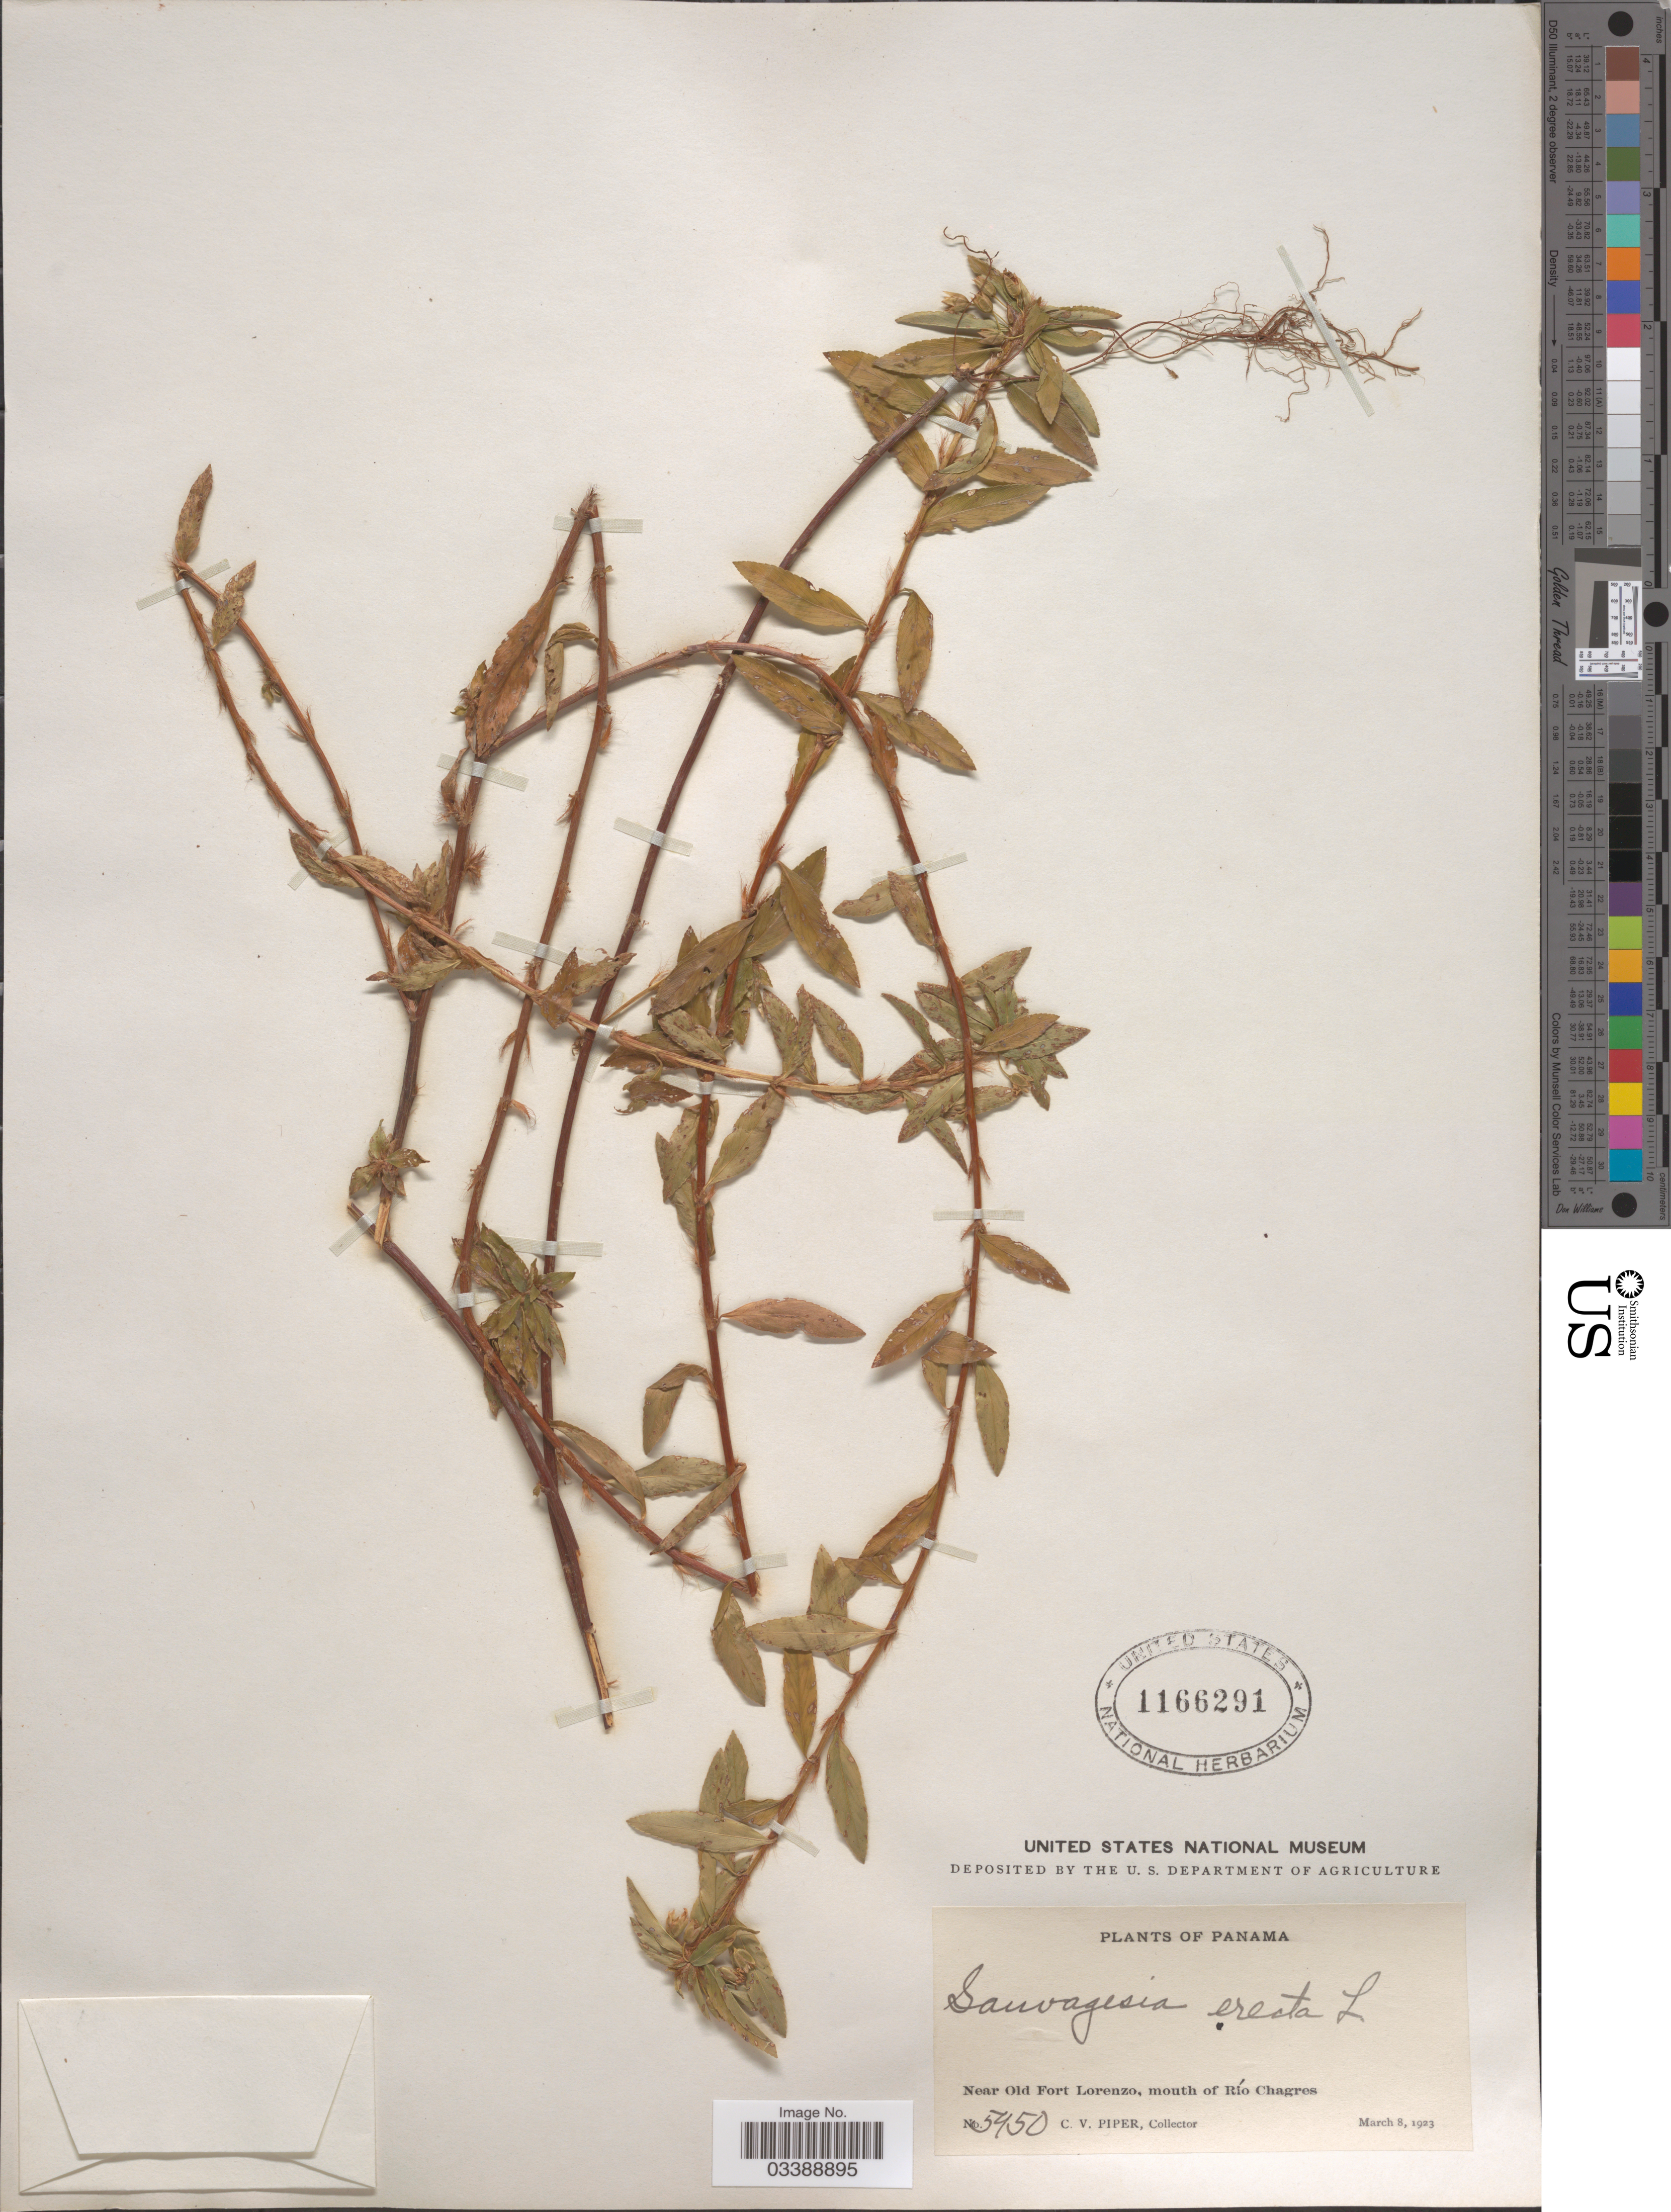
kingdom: Plantae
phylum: Tracheophyta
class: Magnoliopsida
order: Malpighiales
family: Ochnaceae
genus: Sauvagesia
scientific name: Sauvagesia erecta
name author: L.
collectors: C. V. Piper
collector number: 5450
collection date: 1923-03-08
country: Panama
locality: Near Old Fort Lorenzo, mouth of Río Chagres.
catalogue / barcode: US 1166291